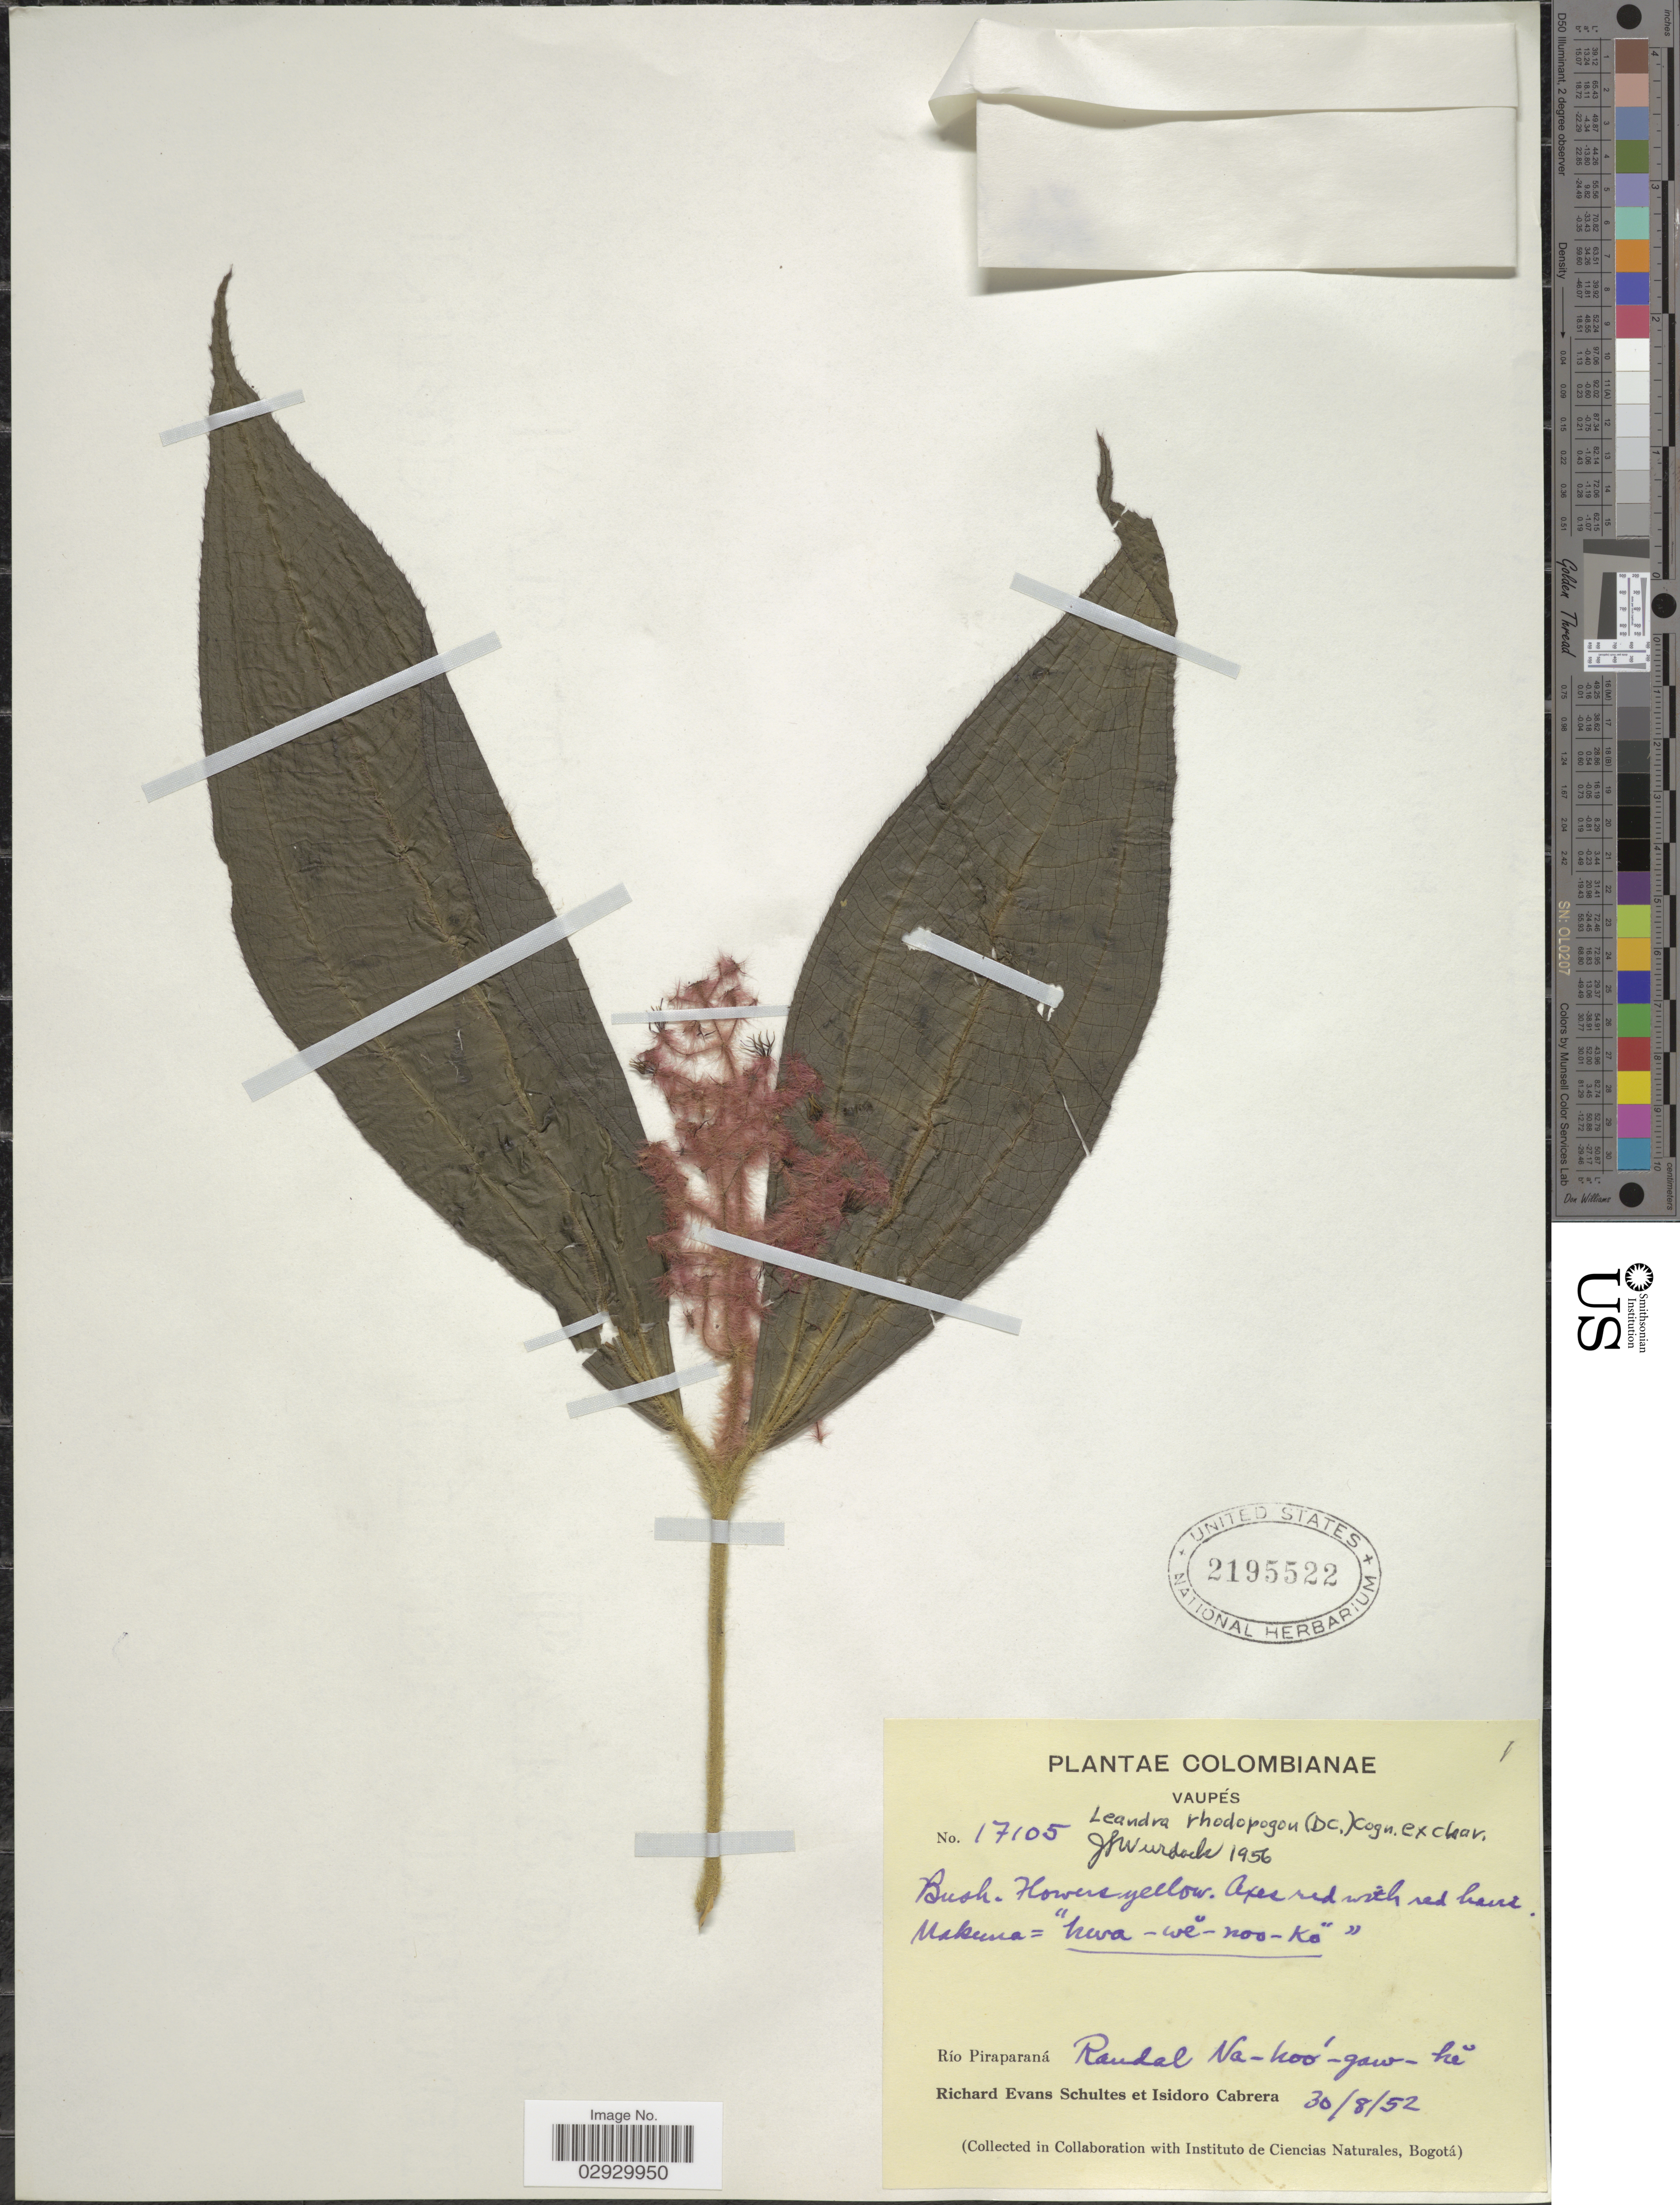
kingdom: Plantae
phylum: Tracheophyta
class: Magnoliopsida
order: Myrtales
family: Melastomataceae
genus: Leandra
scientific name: Leandra rhodopogon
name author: (DC.) Cogn.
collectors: R. E. Schultes & I. Cabrera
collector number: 17105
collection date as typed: Transcribed d/m/y: 30/8/52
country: Colombia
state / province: Vaupés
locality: Río Piraparaná Raudal Na-Hoó-gaw-ke.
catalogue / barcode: US 2195522